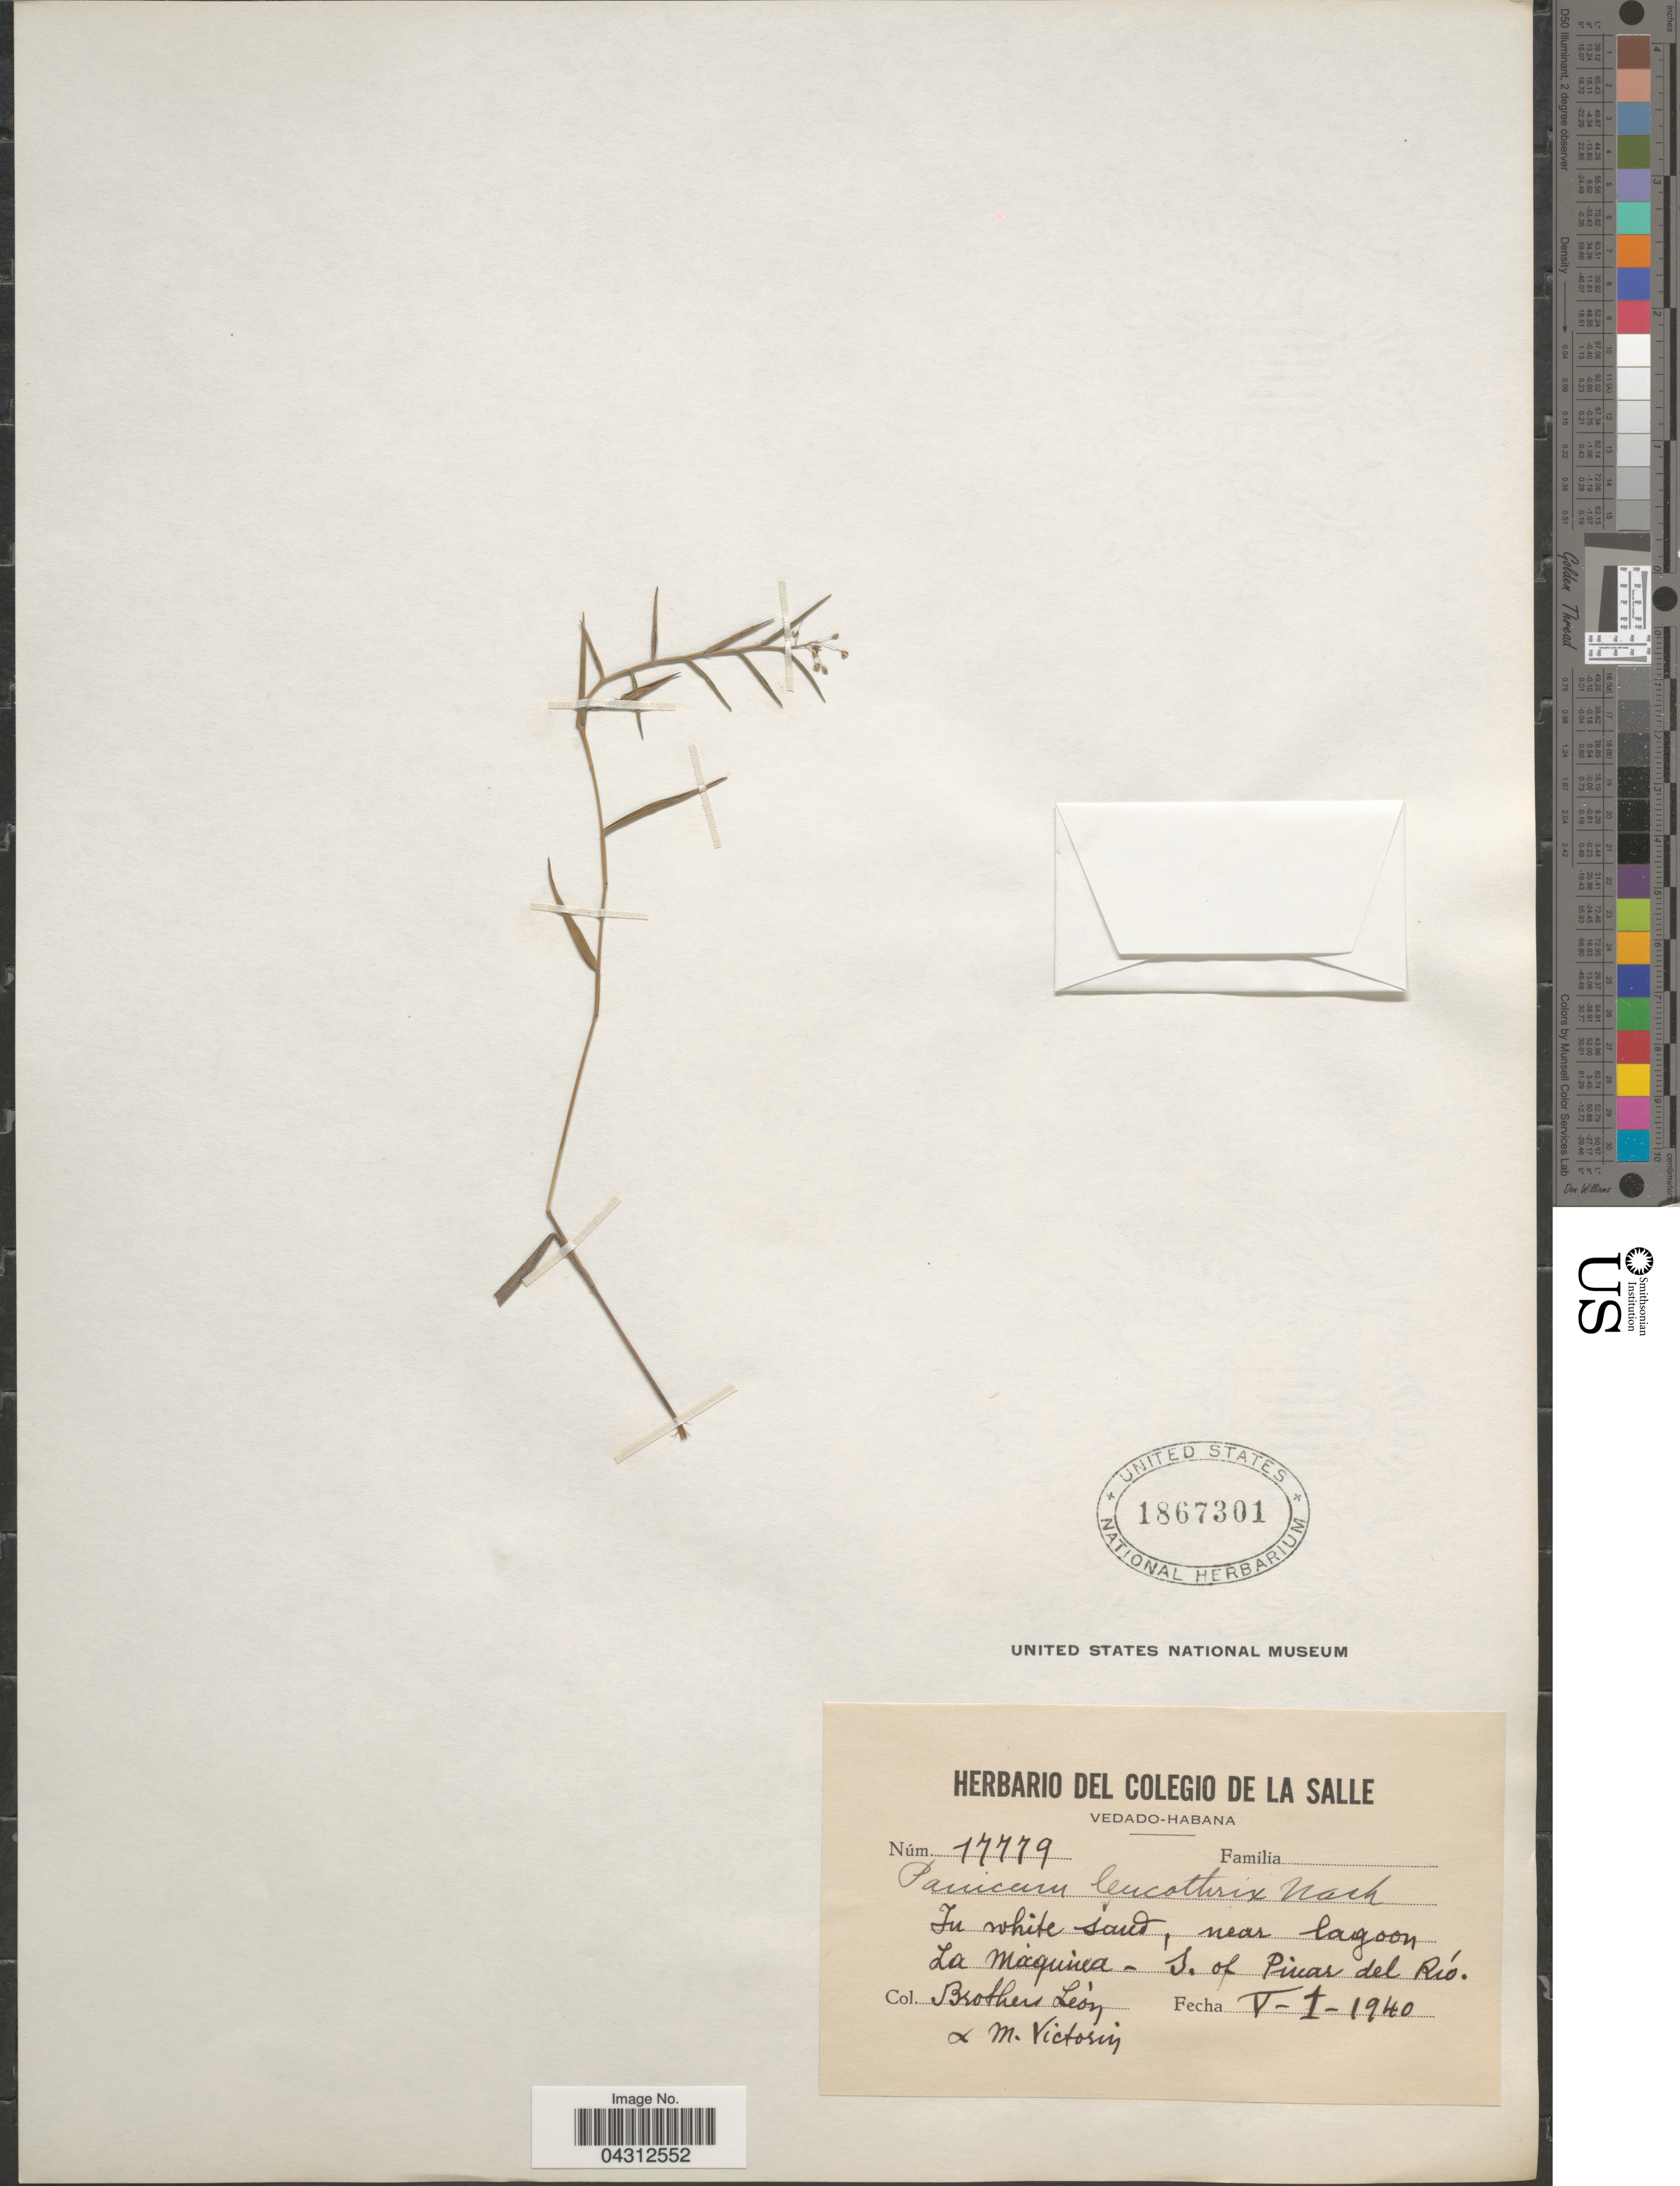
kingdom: Plantae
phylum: Tracheophyta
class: Liliopsida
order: Poales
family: Poaceae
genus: Dichanthelium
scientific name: Dichanthelium acuminatum var. longiligulatum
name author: (Nash) Gould & C.A. Clark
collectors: Bro. León & M. Victorin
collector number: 17779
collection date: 1940-05-01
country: Cuba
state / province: Pinar del Río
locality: In white sand, near lagoon La Maquina - S. of Pinar del Río.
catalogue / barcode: US 1867301